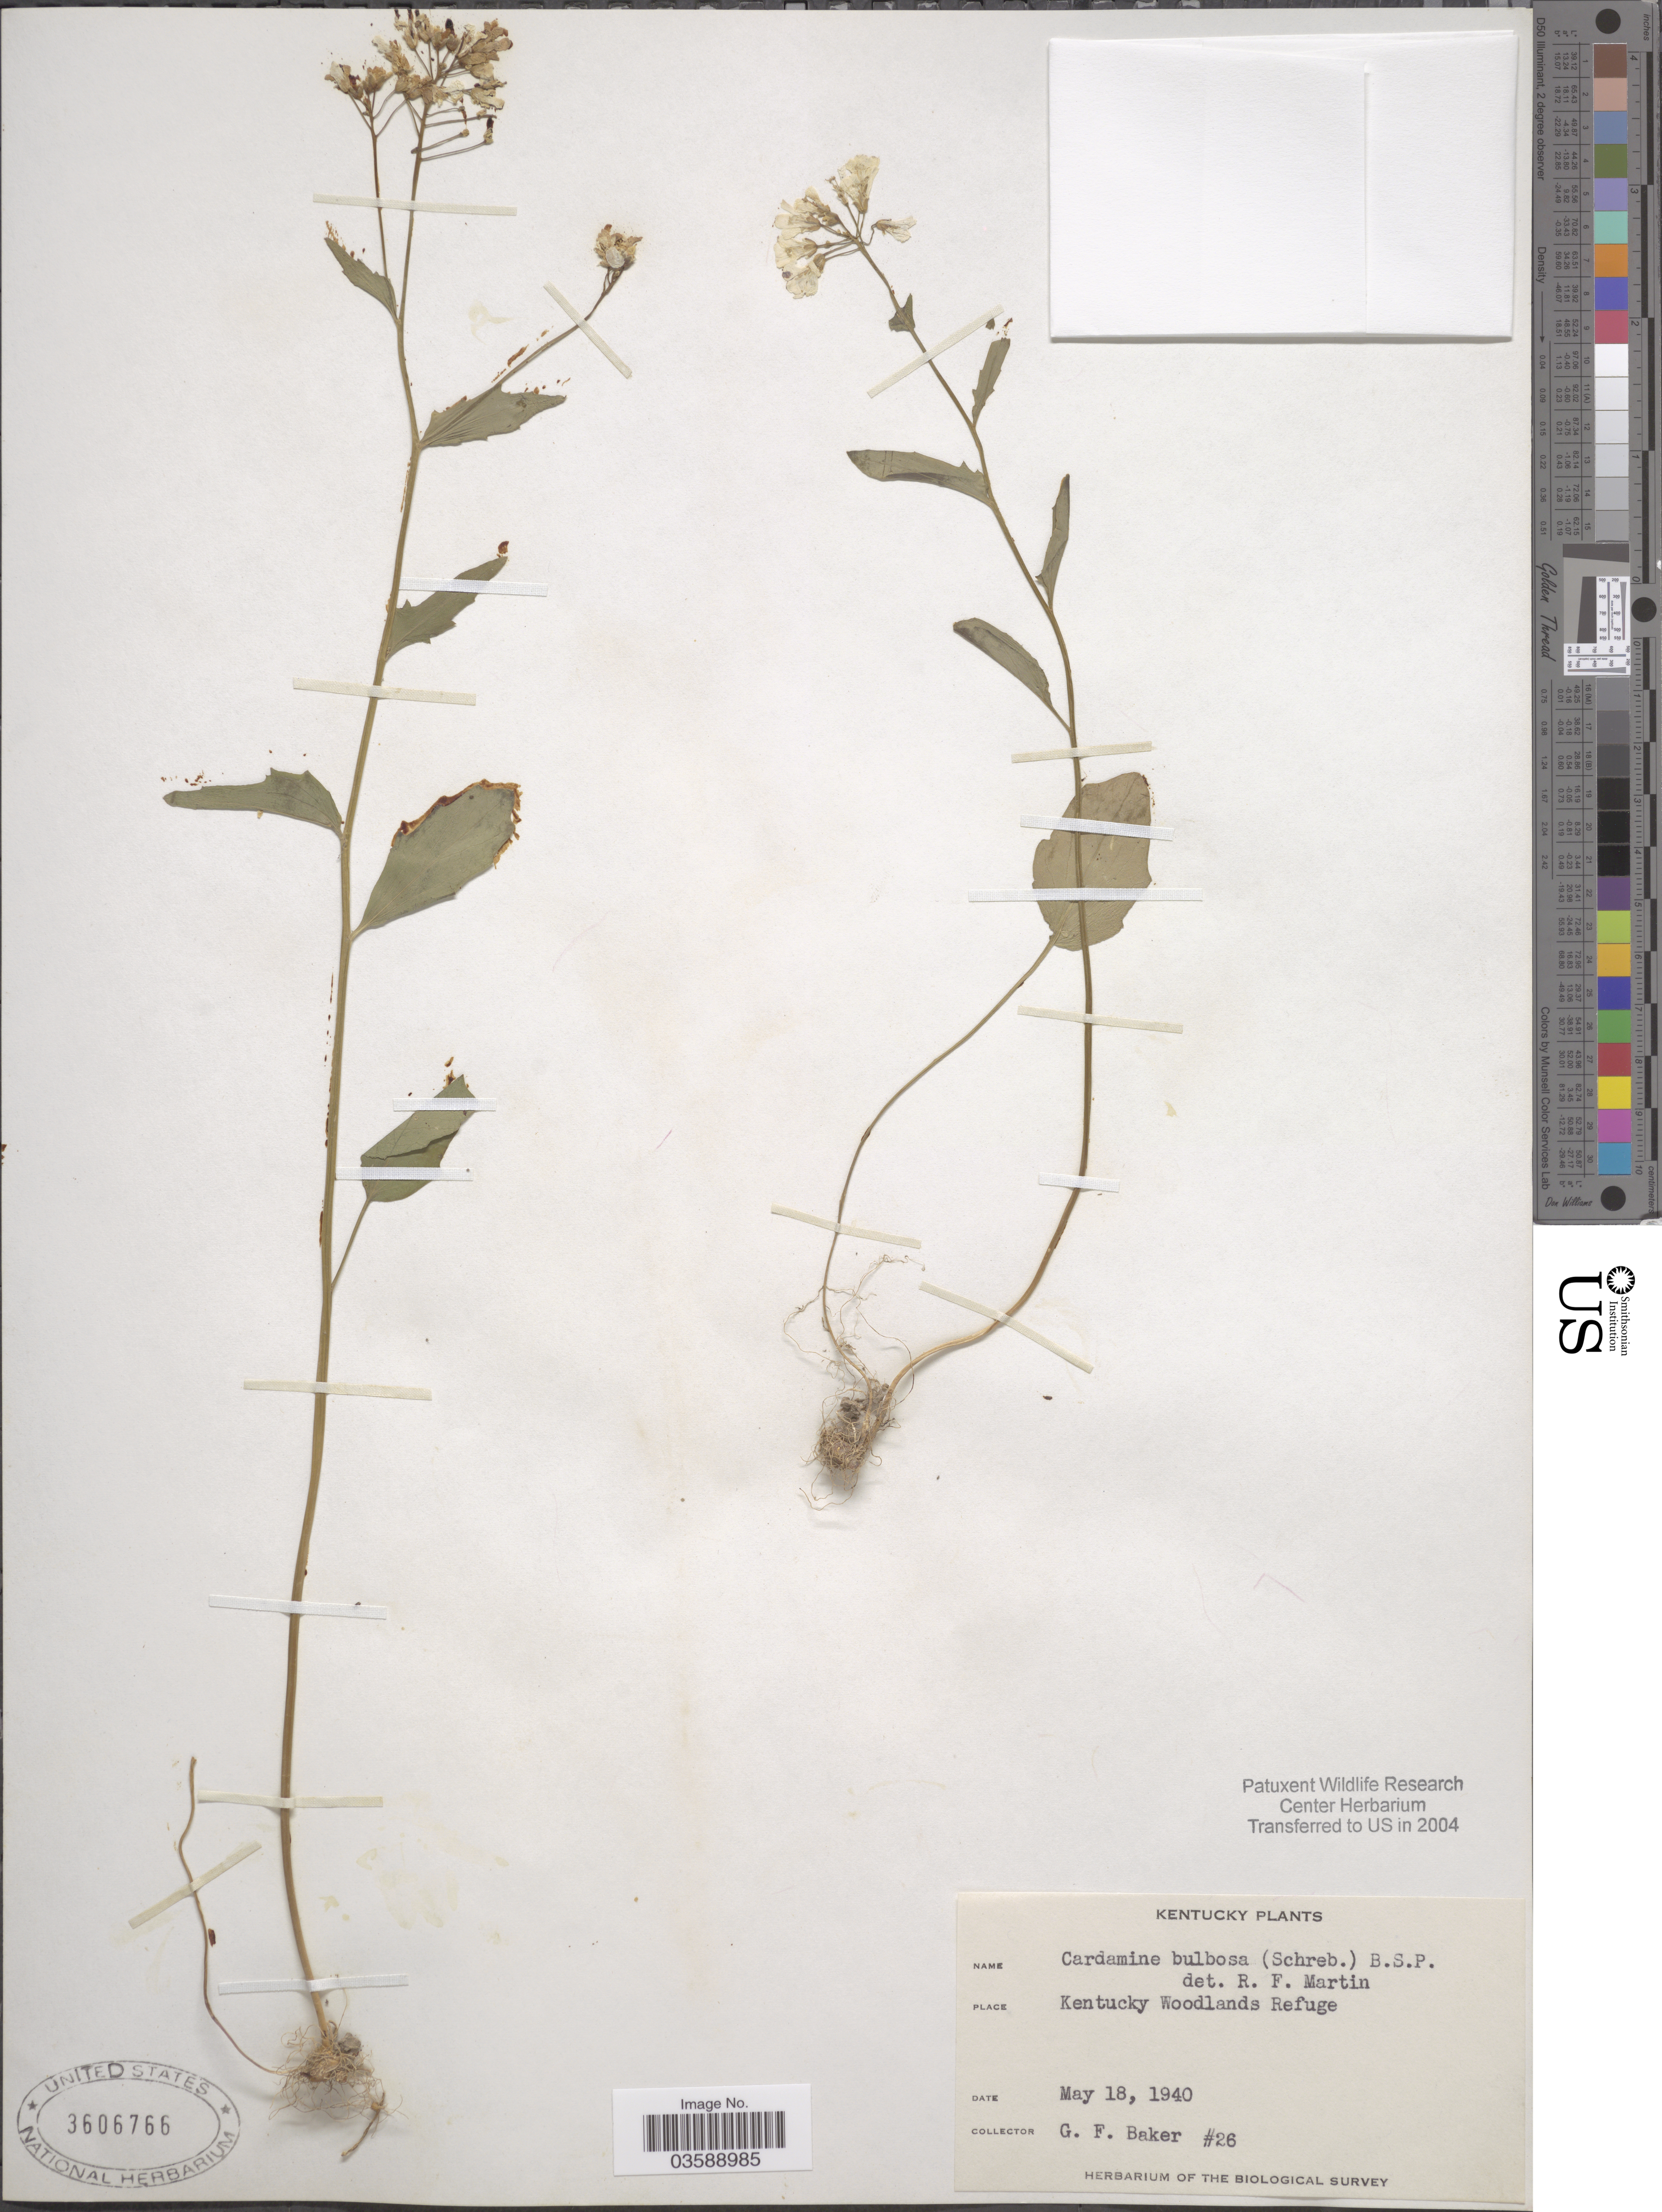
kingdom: Plantae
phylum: Tracheophyta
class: Magnoliopsida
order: Brassicales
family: Brassicaceae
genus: Cardamine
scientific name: Cardamine bulbosa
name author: (Schreb. ex Muhl.) Britton et al.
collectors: G. Baker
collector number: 26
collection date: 1940-05-18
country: United States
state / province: Kentucky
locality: Kentucky Woodlands Refuge.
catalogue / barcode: US 3606766